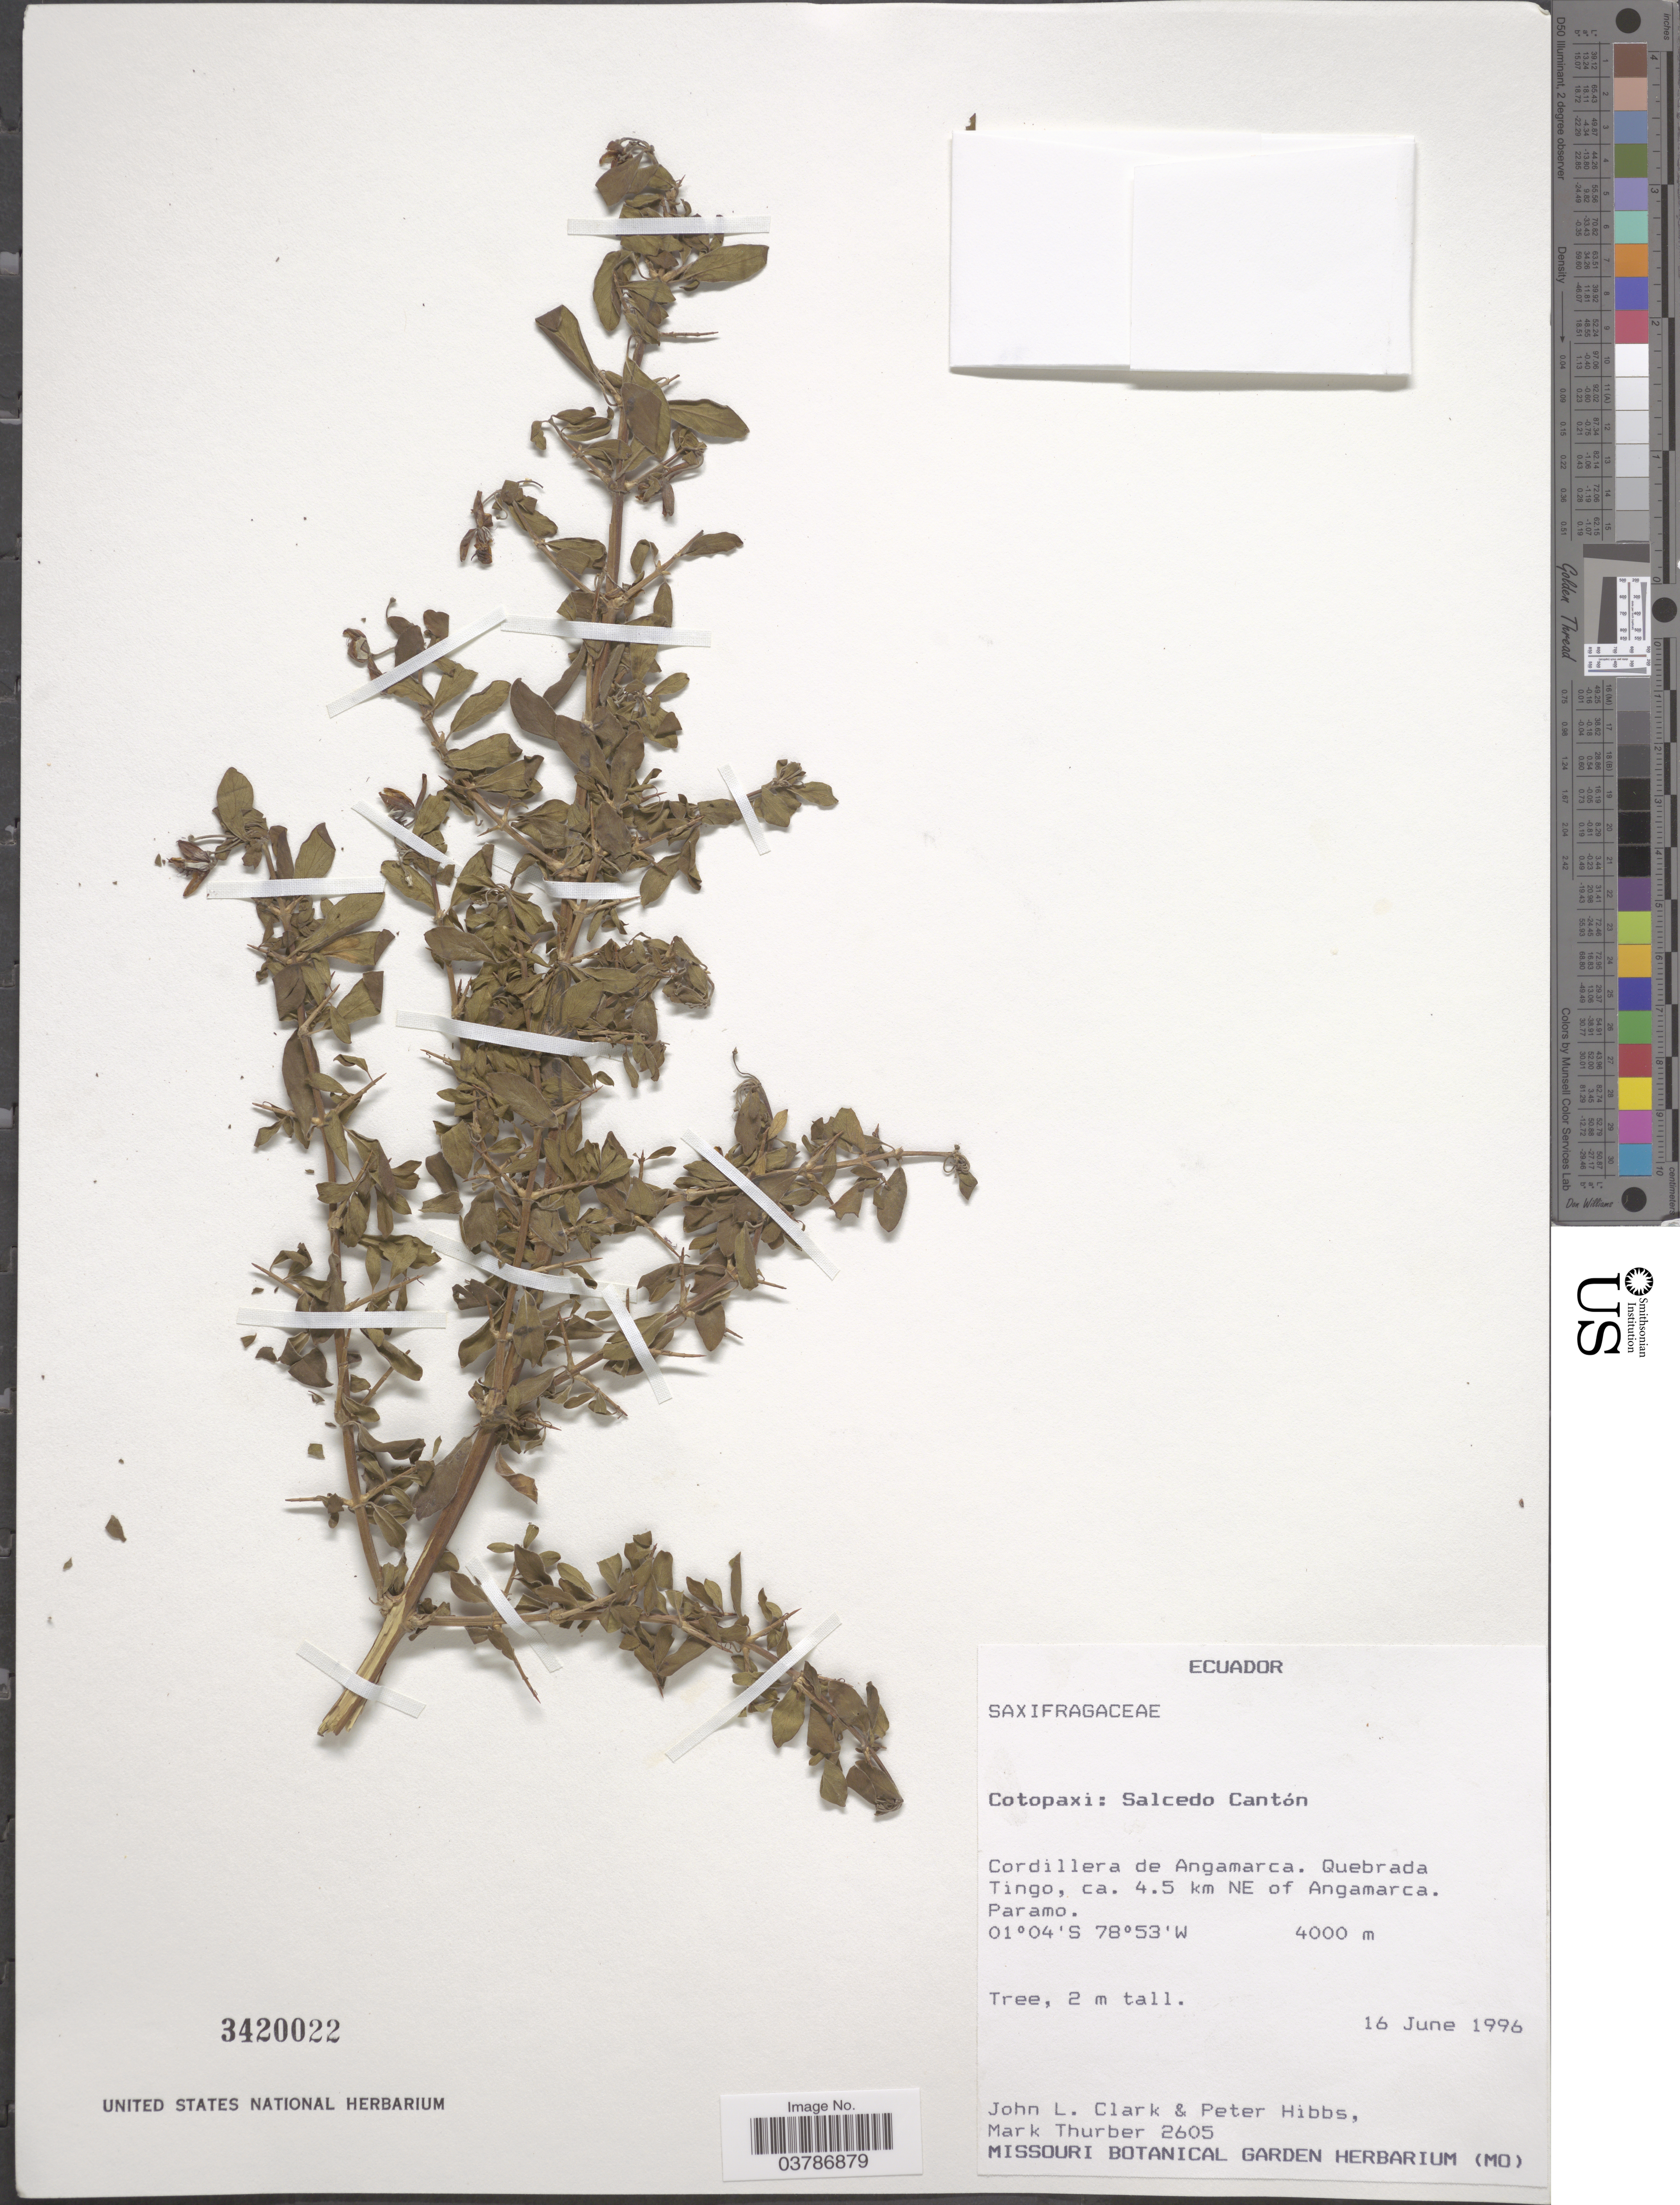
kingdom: Plantae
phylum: Tracheophyta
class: Magnoliopsida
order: Geraniales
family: Vivianiaceae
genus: Rhynchotheca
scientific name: Rhynchotheca spinosa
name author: Ruiz & Pav.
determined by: Liesner, R. L.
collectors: J. L. Clark, P. Hibbs & M. Thurber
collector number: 2605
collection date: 1996-06-16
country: Ecuador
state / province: Cotopaxi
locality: Salcedo Cantón. Cordillera de Angamarca. Quebrada Tingo, ca. 4.5 km NE of Angamarca. Paramo.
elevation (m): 4000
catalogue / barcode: US 3420022